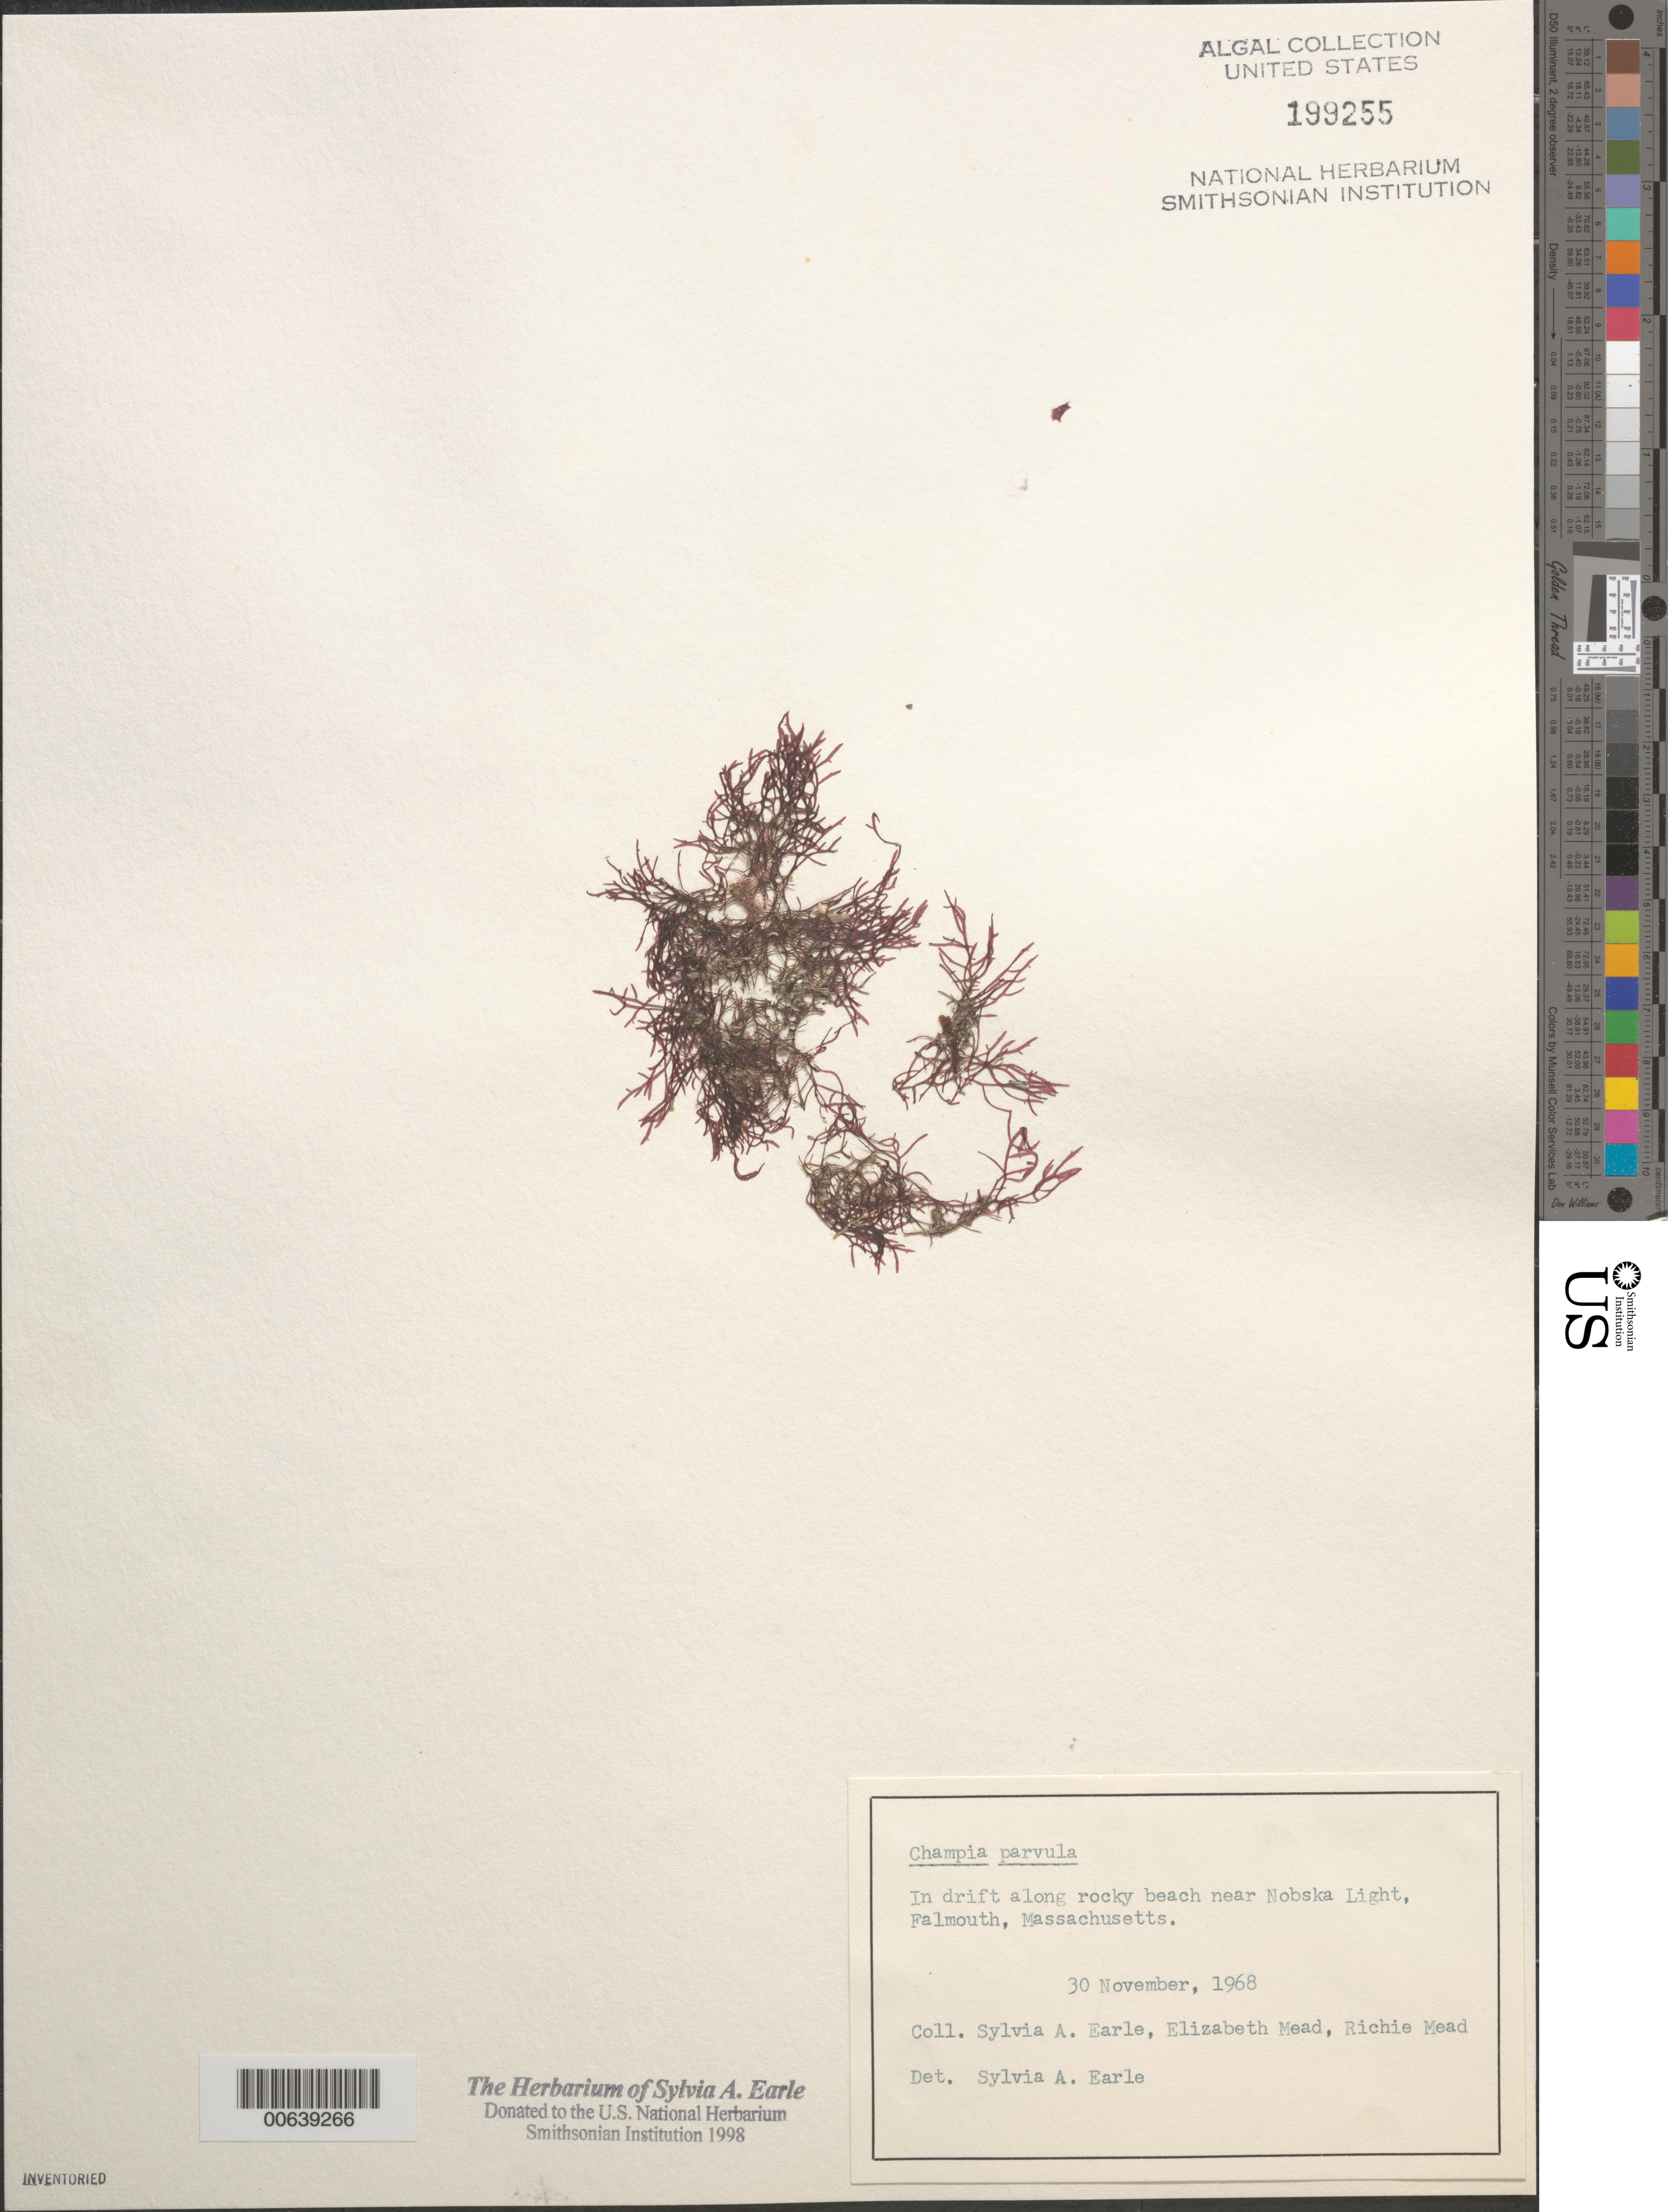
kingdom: Plantae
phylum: Rhodophyta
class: Florideophyceae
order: Rhodymeniales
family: Champiaceae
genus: Champia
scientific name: Champia parvula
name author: (C. Agardh) Harv.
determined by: Earle, S. A.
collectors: S. A. Earle, E. Mead & R. Mead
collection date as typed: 30 Nov 1968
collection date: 1968-11-30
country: United States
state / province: Massachusetts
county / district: Barnstable County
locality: Falmouth, near Nobska Light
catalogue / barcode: US 199255